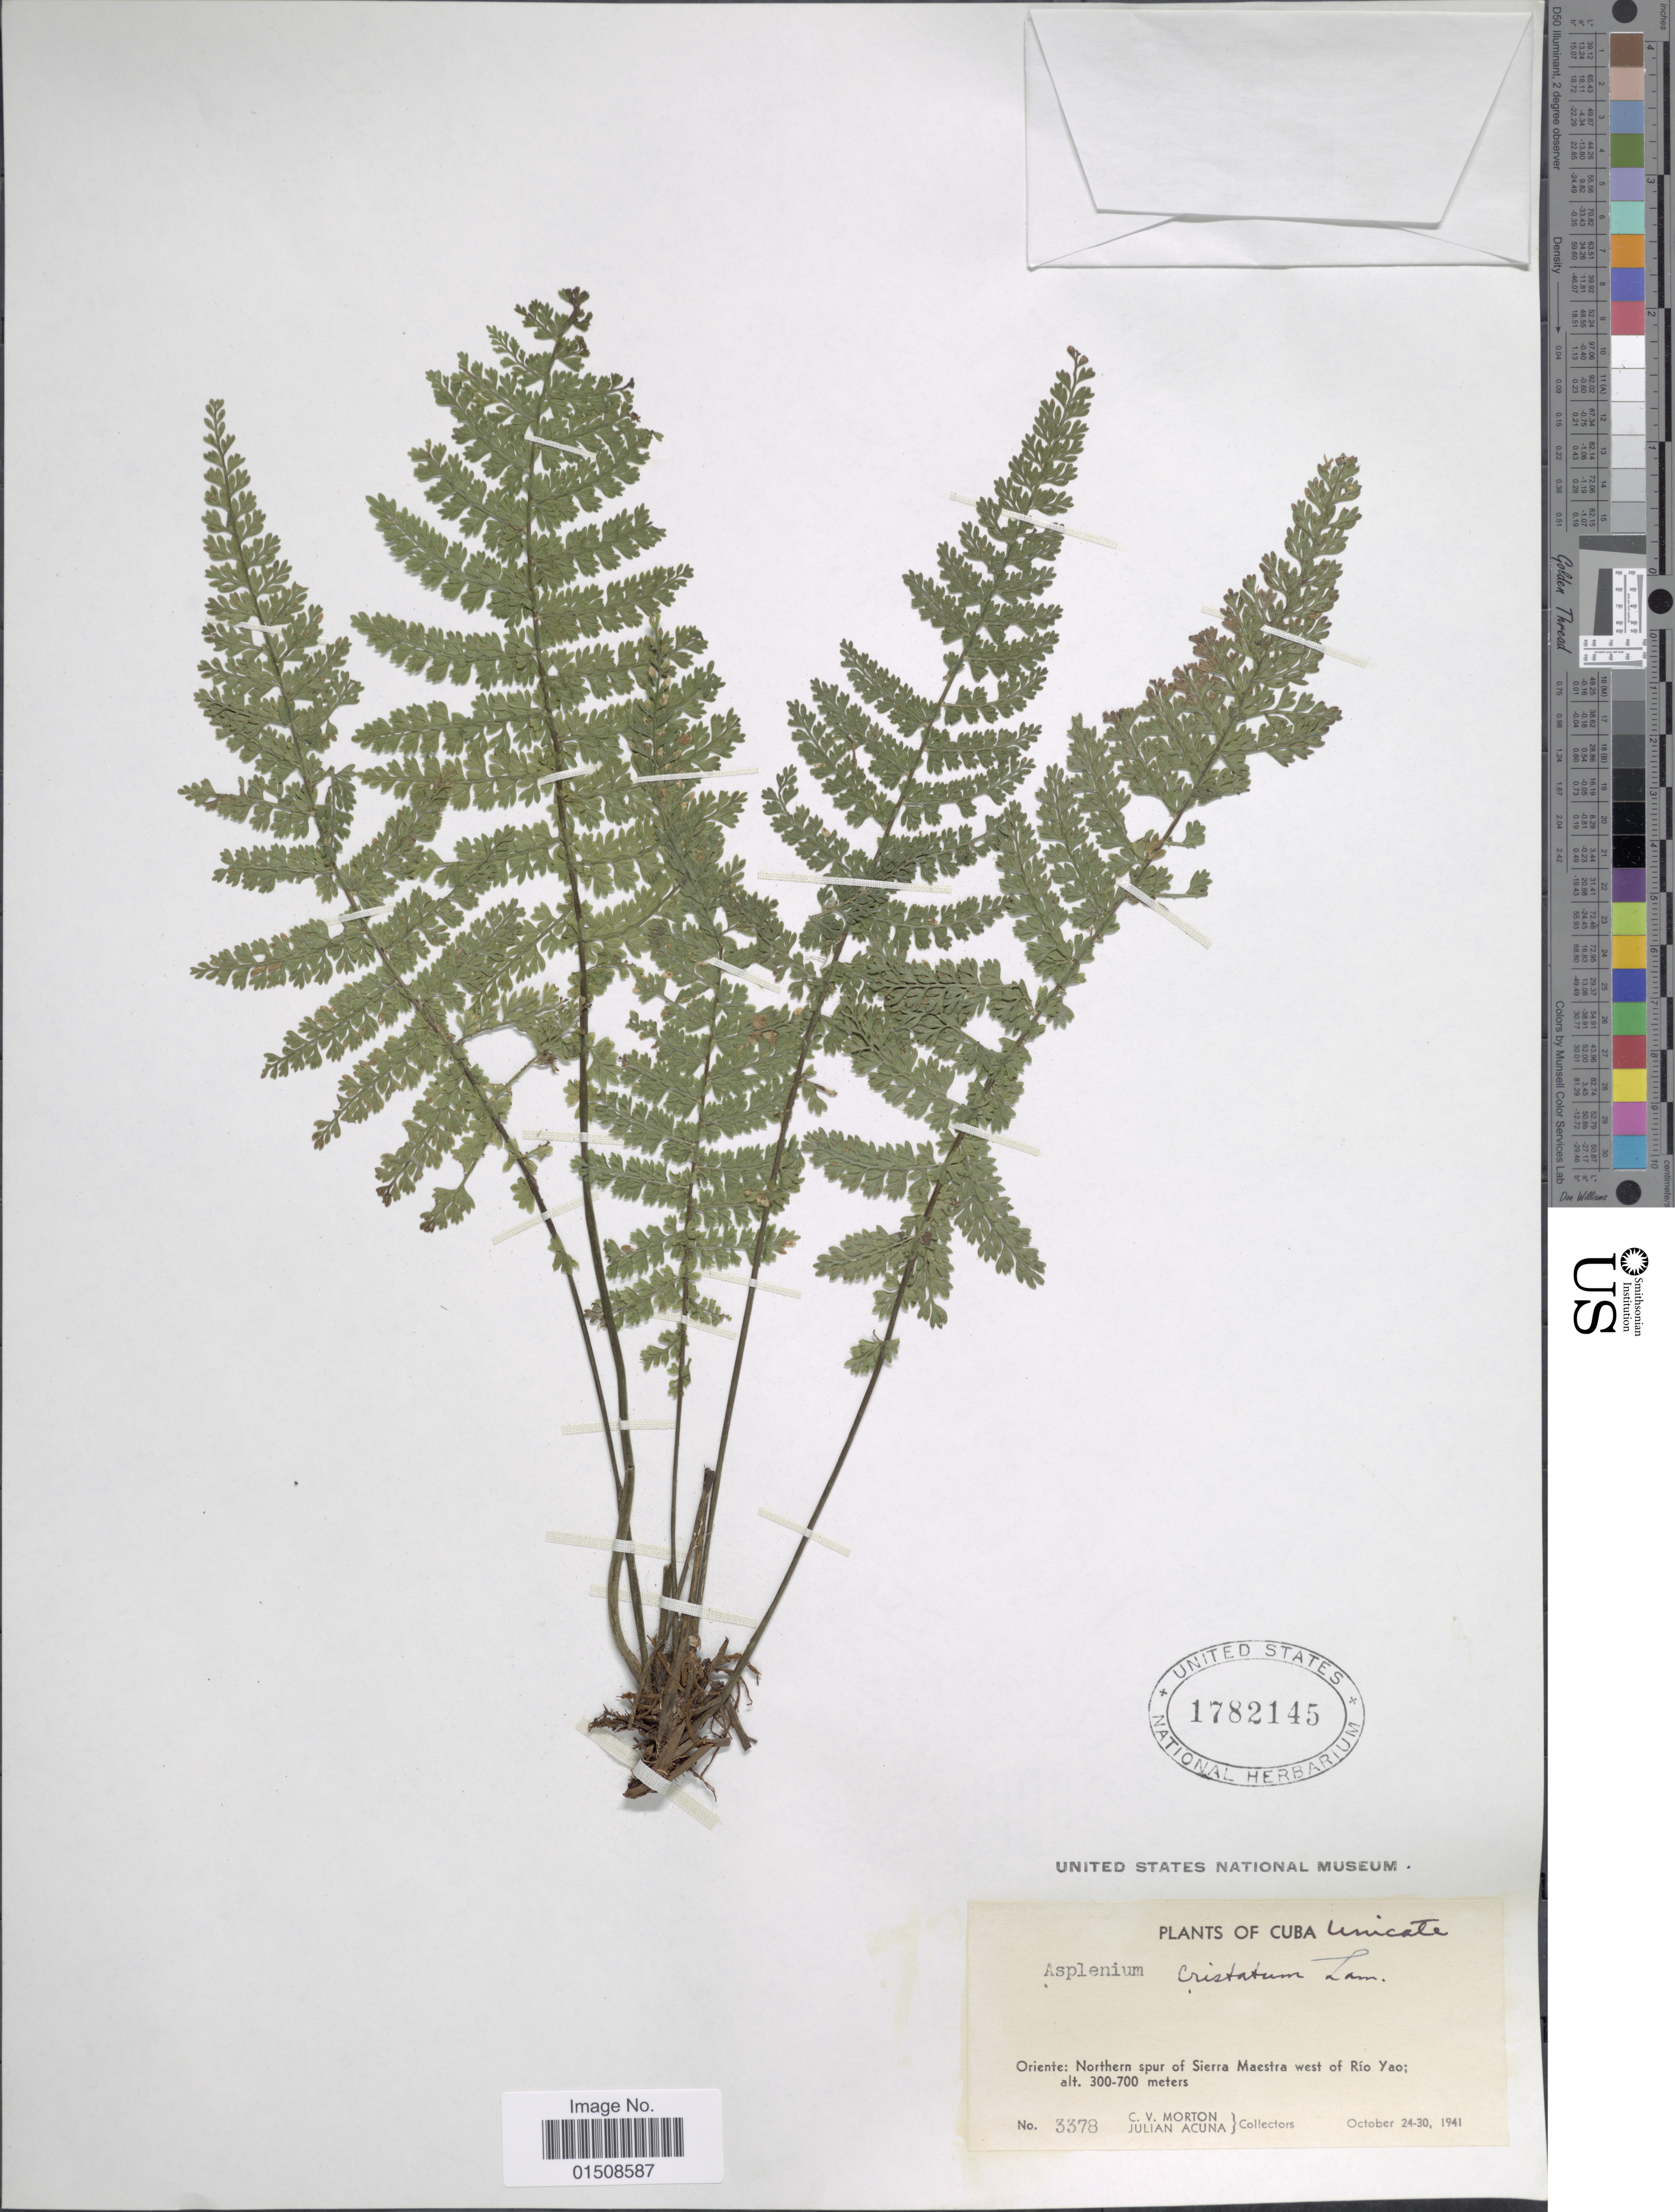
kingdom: Plantae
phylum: Tracheophyta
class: Polypodiopsida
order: Polypodiales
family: Aspleniaceae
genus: Asplenium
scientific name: Asplenium cristatum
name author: Lam.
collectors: C. V. Morton & J. B. Acuña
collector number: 3378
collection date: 1941-10-24/1941-10-30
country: Cuba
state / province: Oriente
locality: Northern spur of Sierra Maestra west of Rio Yao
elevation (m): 300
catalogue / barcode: US 1782145